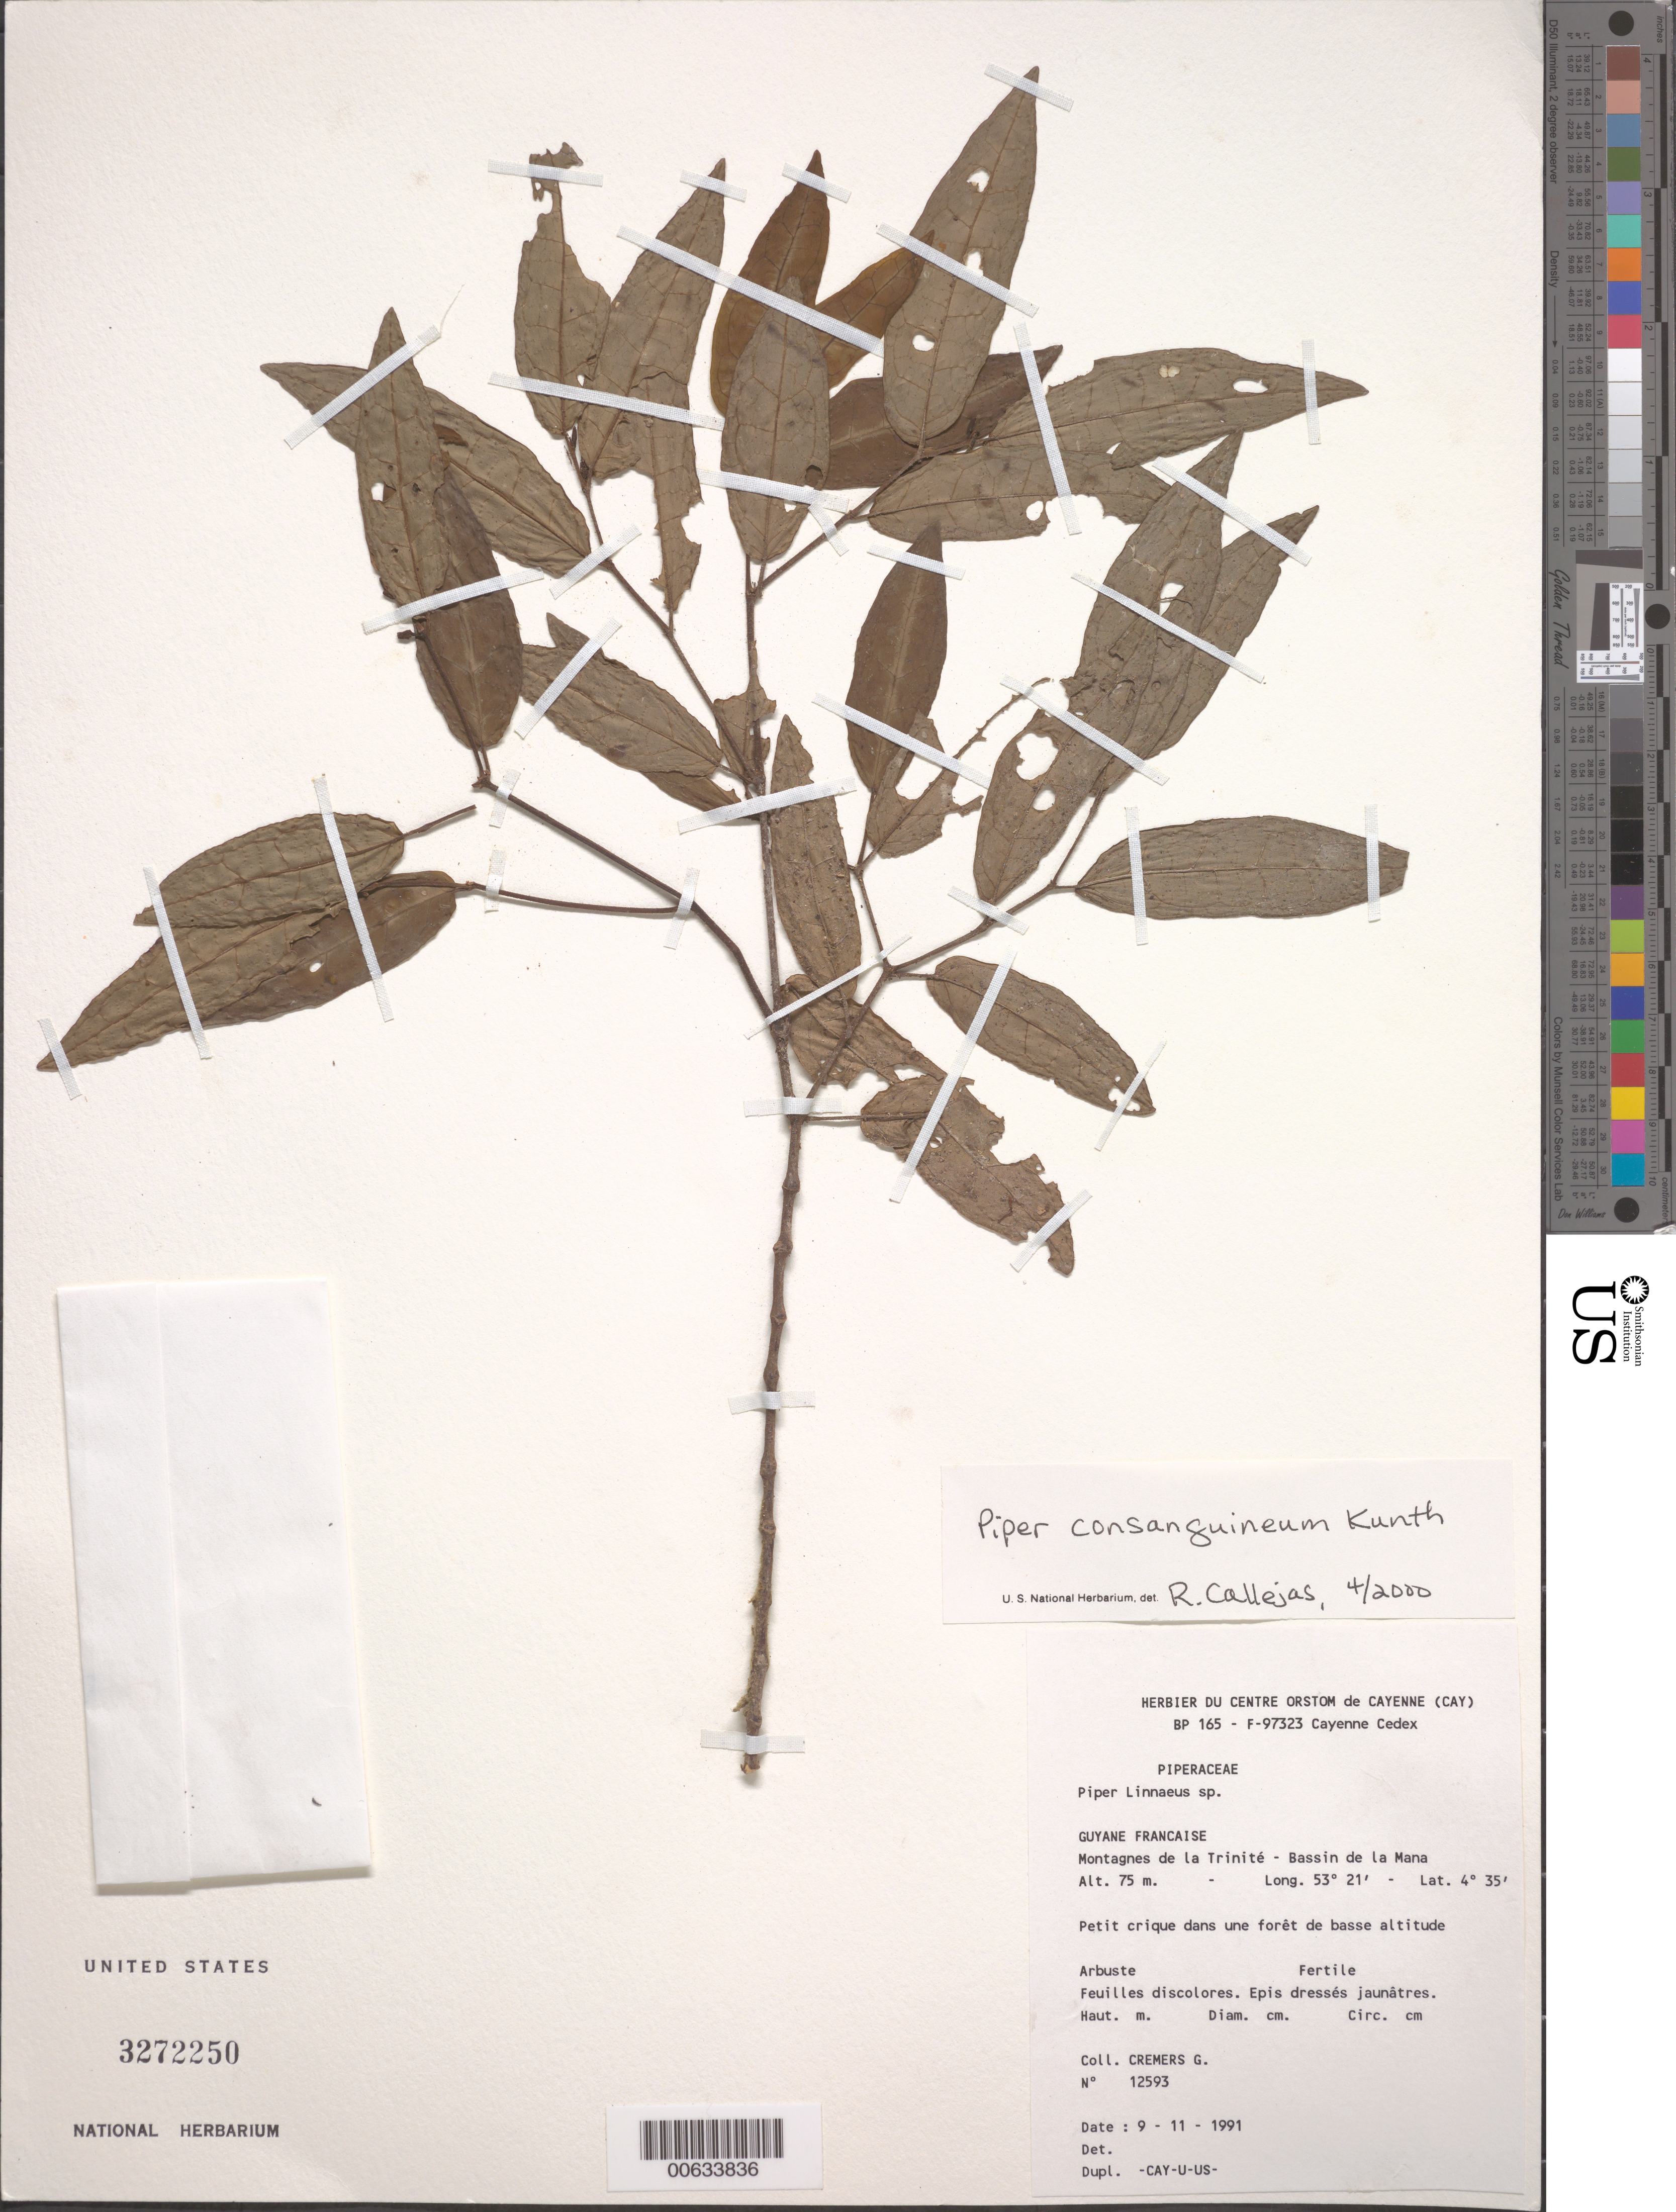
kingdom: Plantae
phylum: Tracheophyta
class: Magnoliopsida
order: Piperales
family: Piperaceae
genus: Piper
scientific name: Piper consanguineum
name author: Kunth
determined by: Callejas, Ricardo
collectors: G. Cremers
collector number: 12593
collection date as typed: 9-Nov-91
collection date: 1991-11-09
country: French Guiana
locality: Montagnes de la Trinité, Bassin de la Mana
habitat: Petit crique dans une forêt de basse altitude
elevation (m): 75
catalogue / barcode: US 3272250